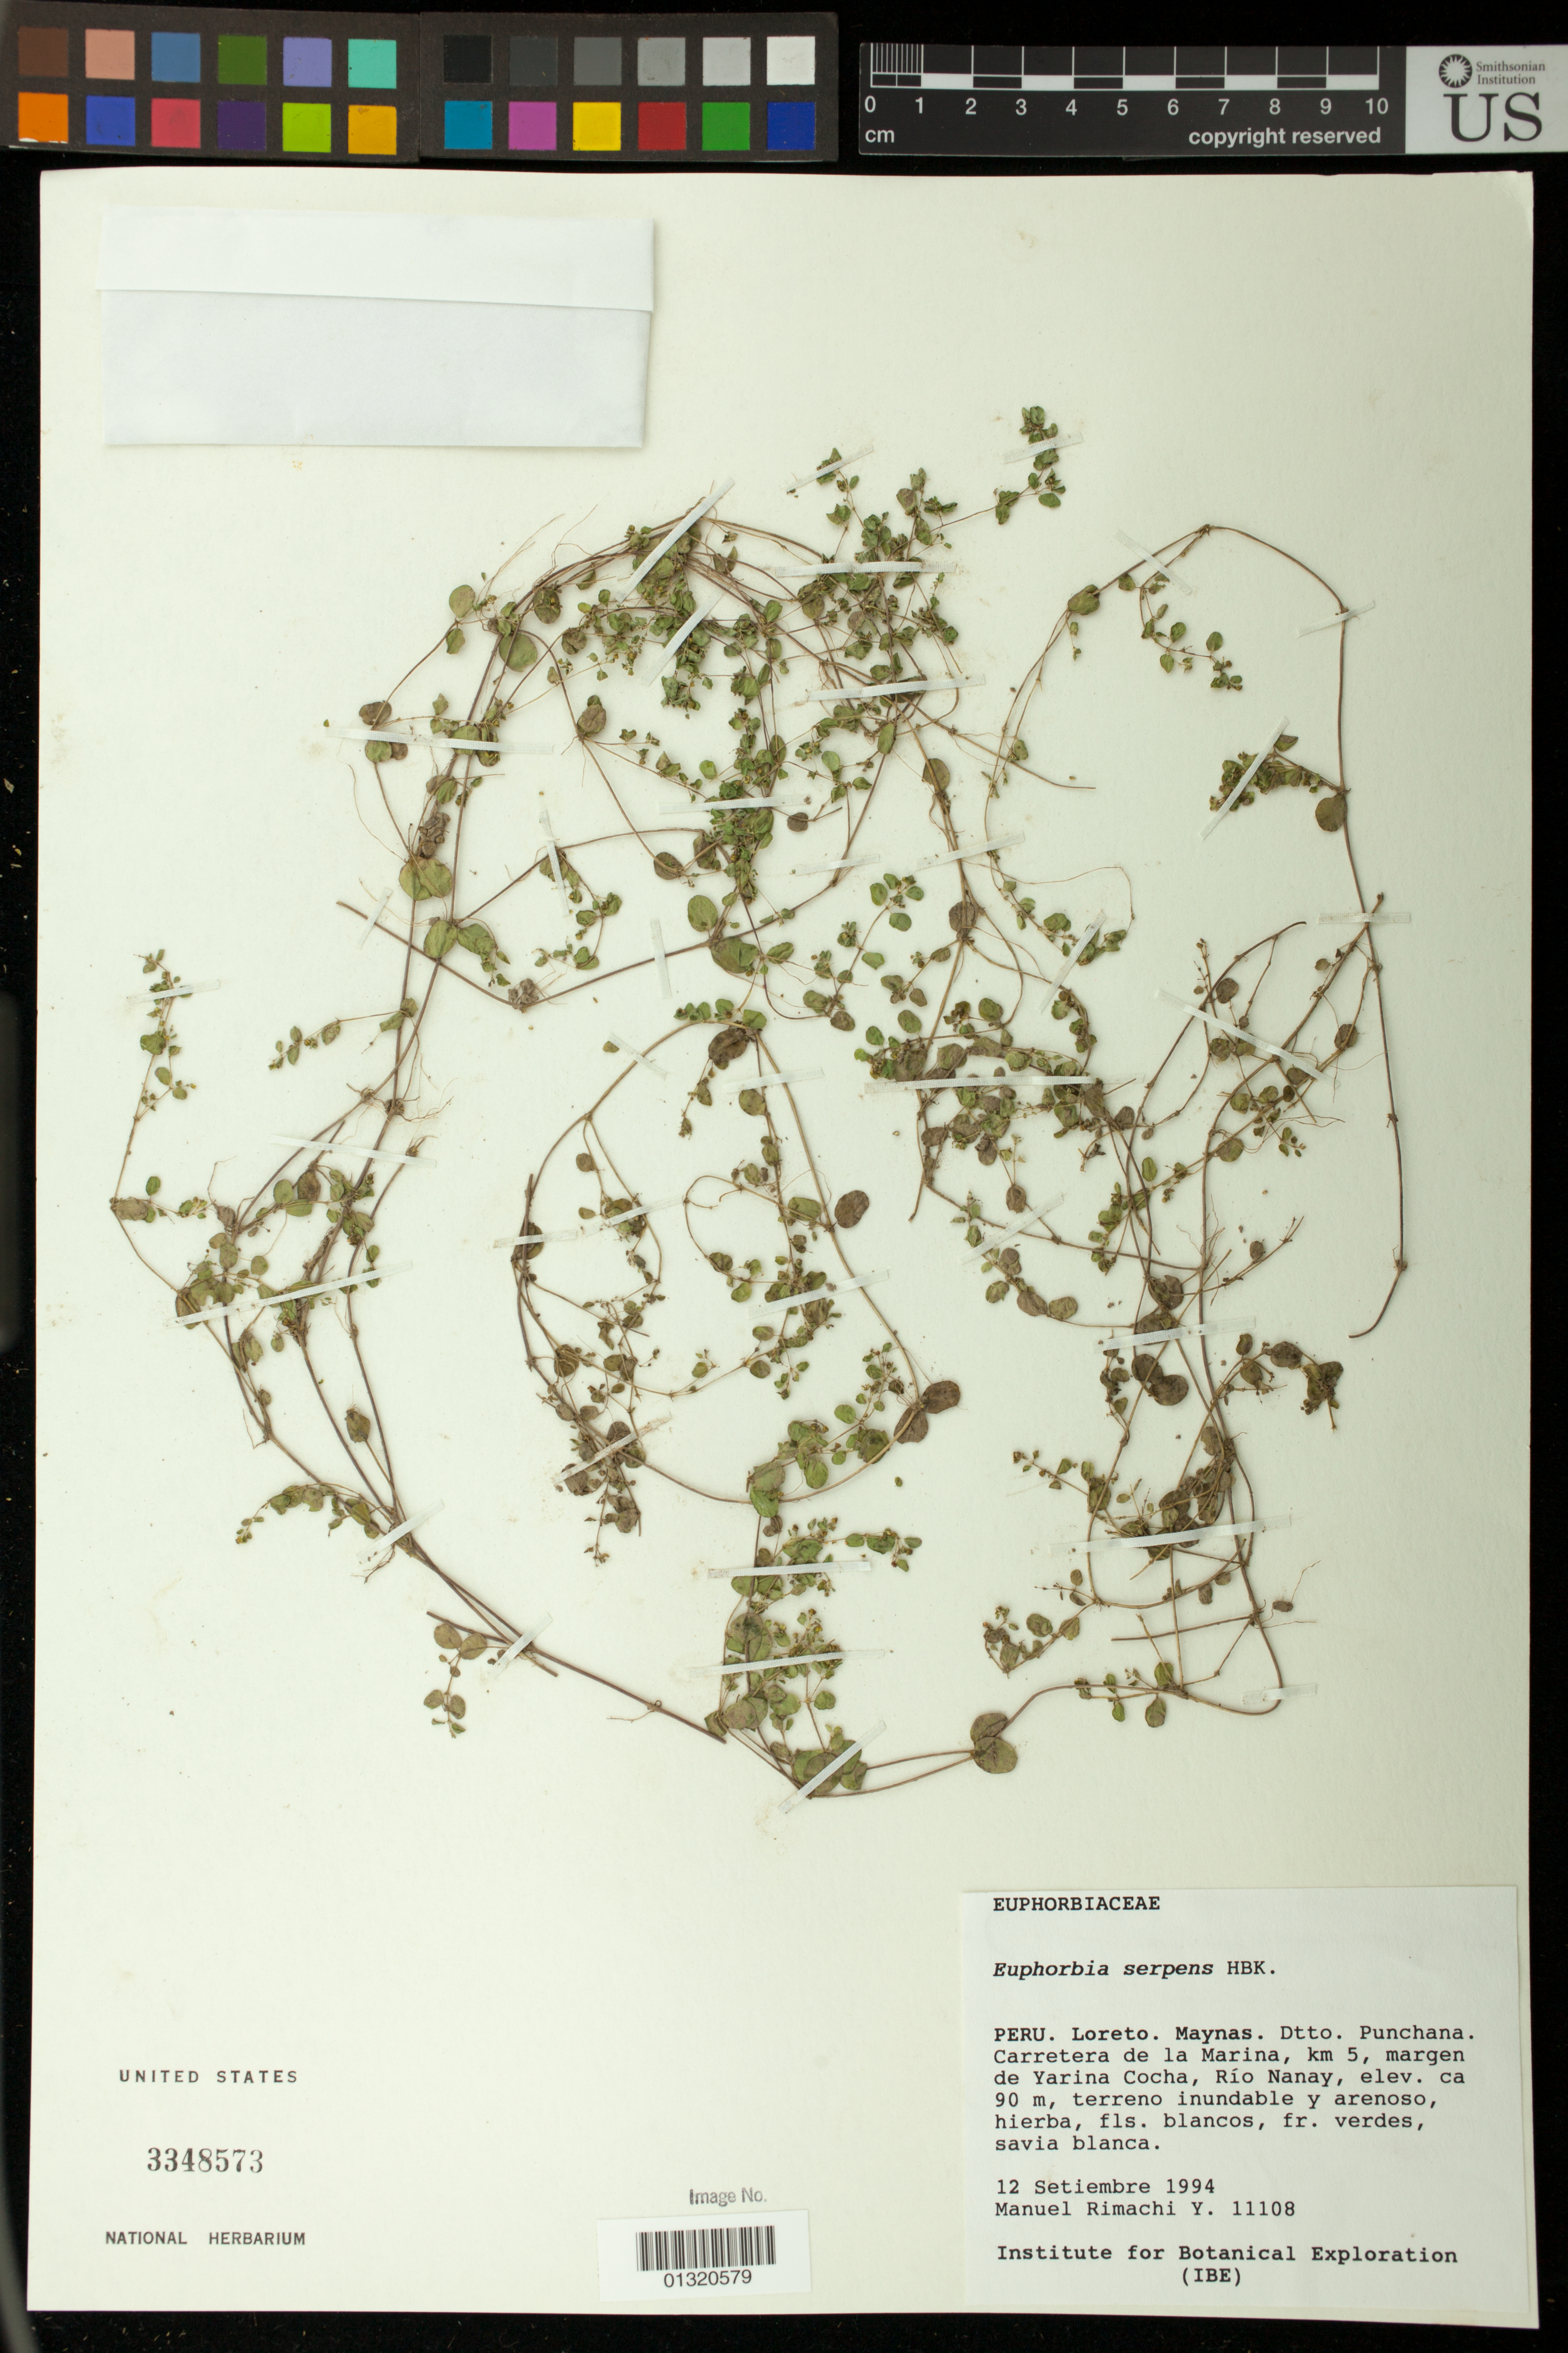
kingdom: Plantae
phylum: Tracheophyta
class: Magnoliopsida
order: Malpighiales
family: Euphorbiaceae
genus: Euphorbia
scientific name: Euphorbia serpens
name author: Kunth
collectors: M. Rimachi Y.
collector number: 11108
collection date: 1994-09-12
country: Peru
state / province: Loreto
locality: Maynas. Dtto. Punchana. Carretera de la Marina, km 5, margen de Yarina Cocha, Rio Nanay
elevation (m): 90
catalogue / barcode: US 3348573